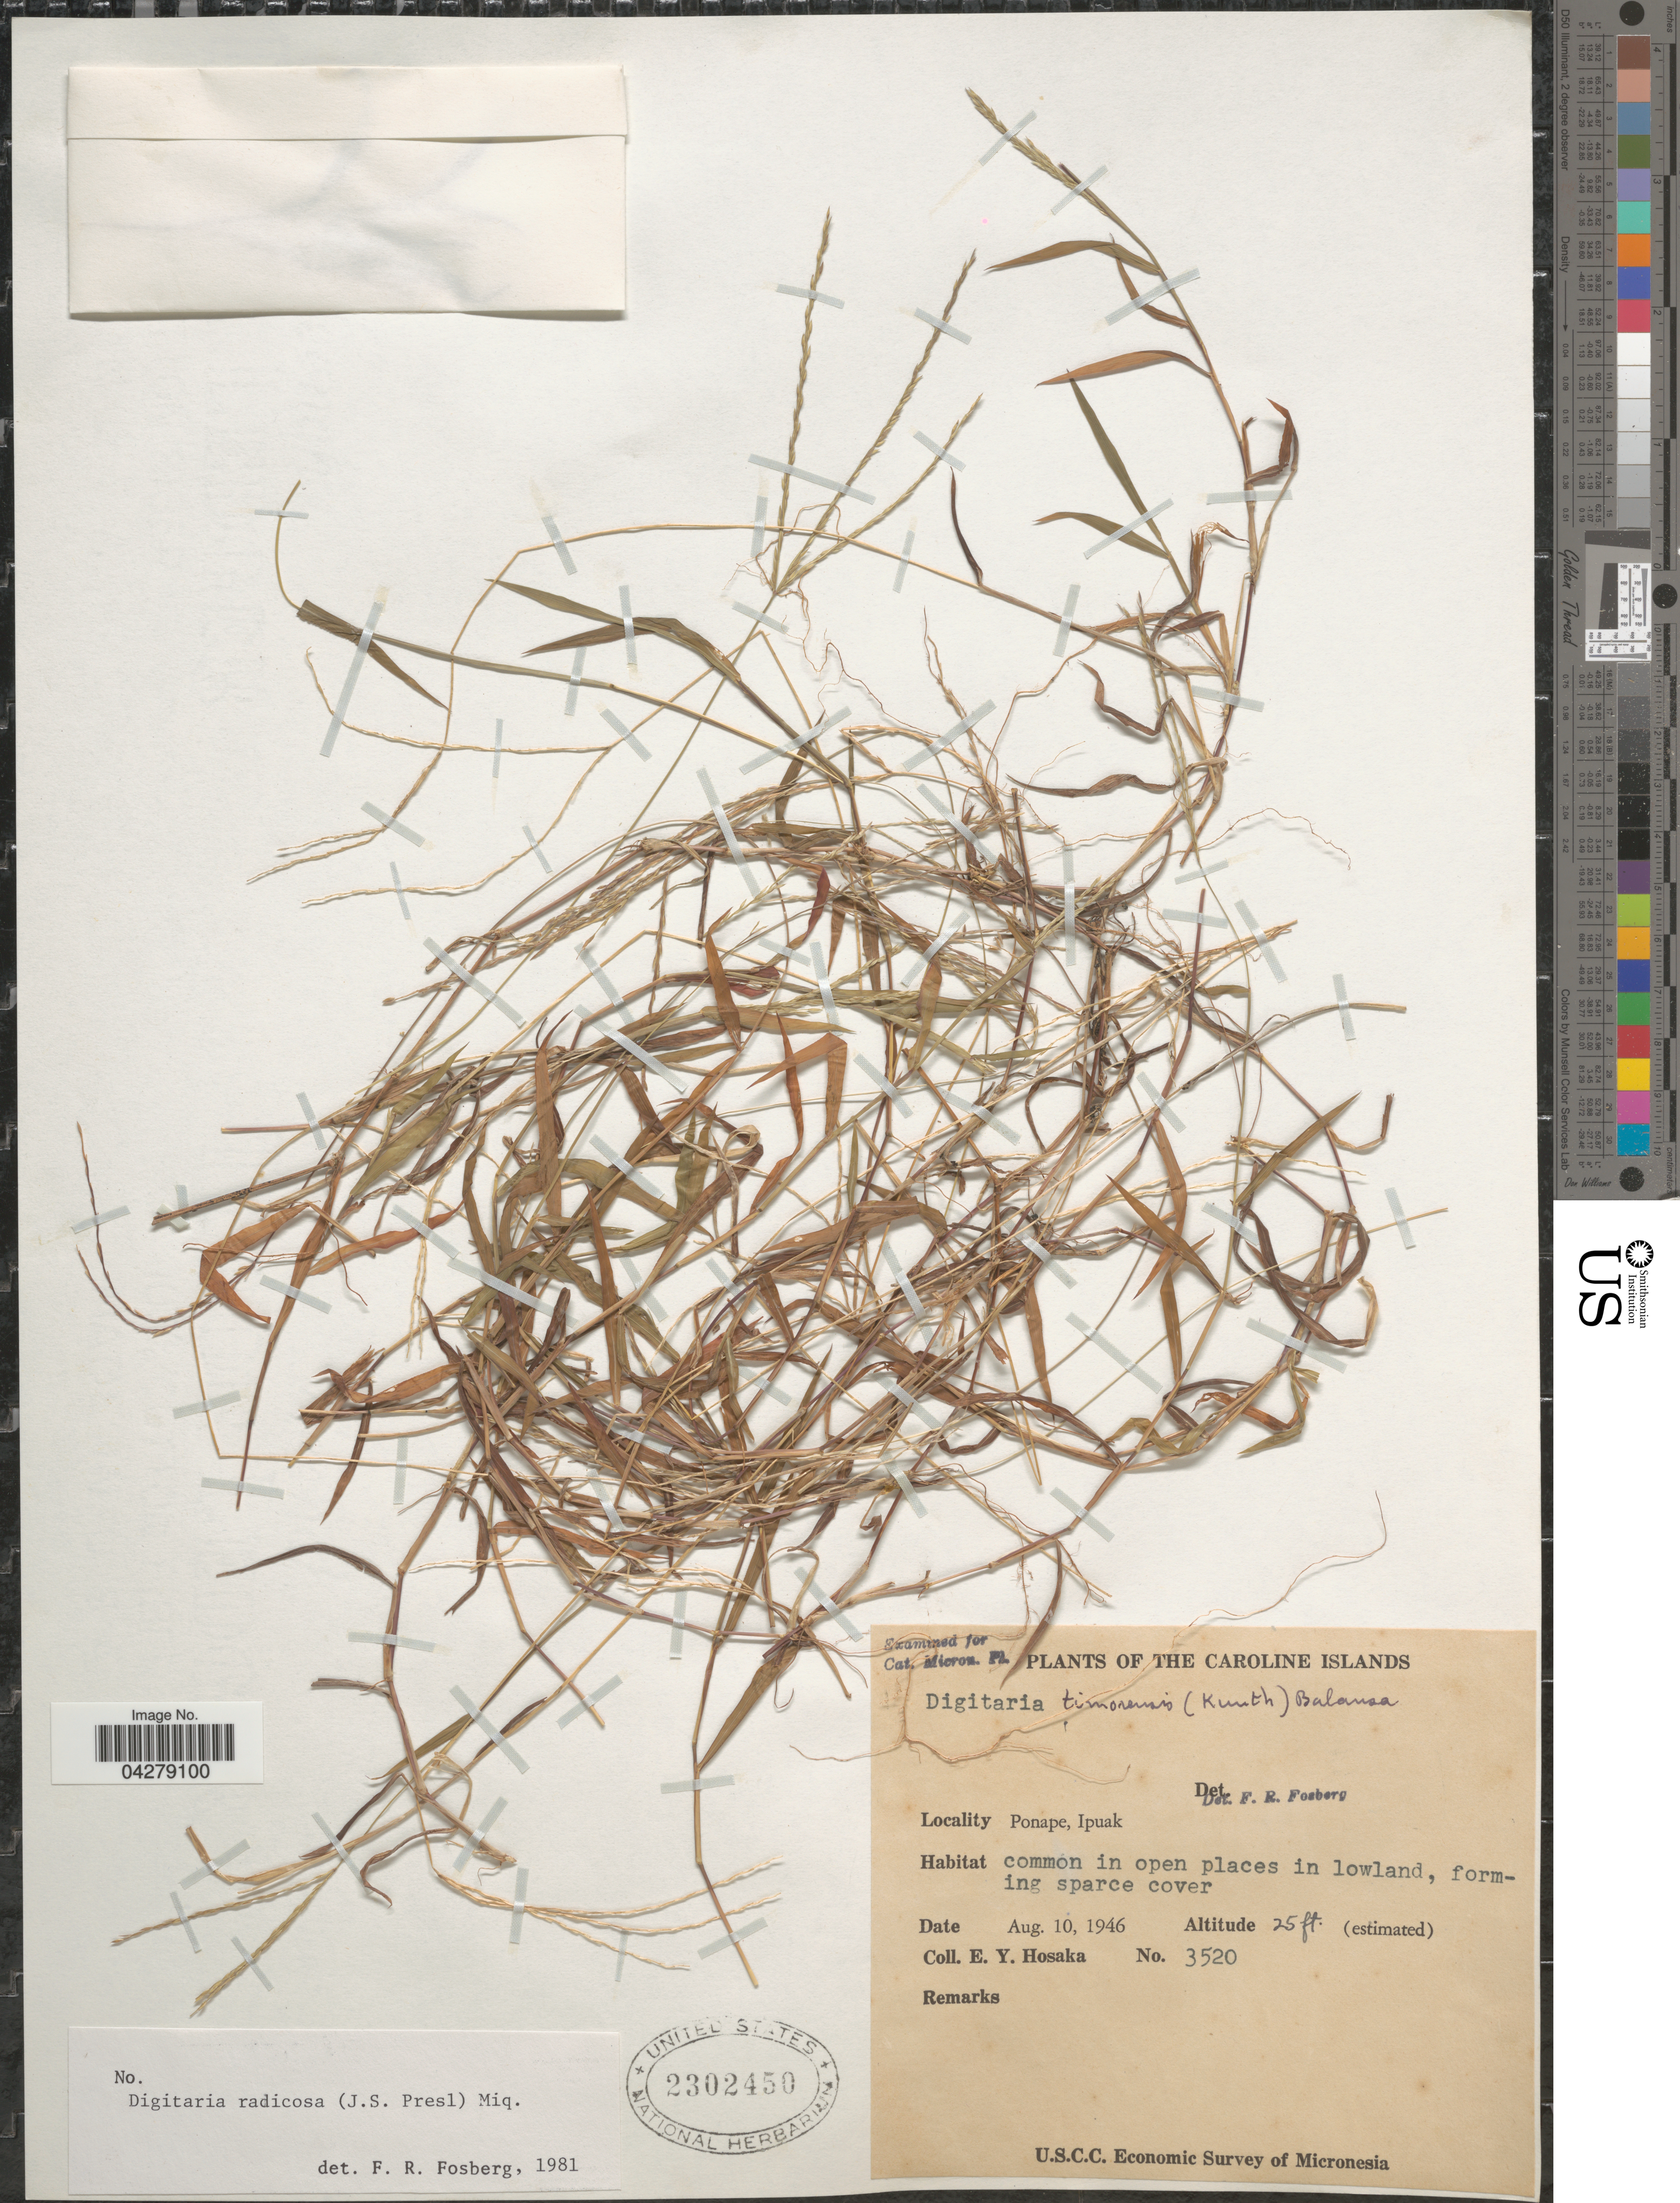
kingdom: Plantae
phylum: Tracheophyta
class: Liliopsida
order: Poales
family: Poaceae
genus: Digitaria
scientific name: Digitaria radicosa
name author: (J. Presl) Miq.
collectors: E. Y. Hosaka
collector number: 3520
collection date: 1946-08-10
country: Micronesia, Federated States of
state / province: Pohnpei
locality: The Caroline Islands. Ponape, Ipuak. U.S.C.C. Economic Survey of Micronesia.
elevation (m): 8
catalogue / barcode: US 2302450